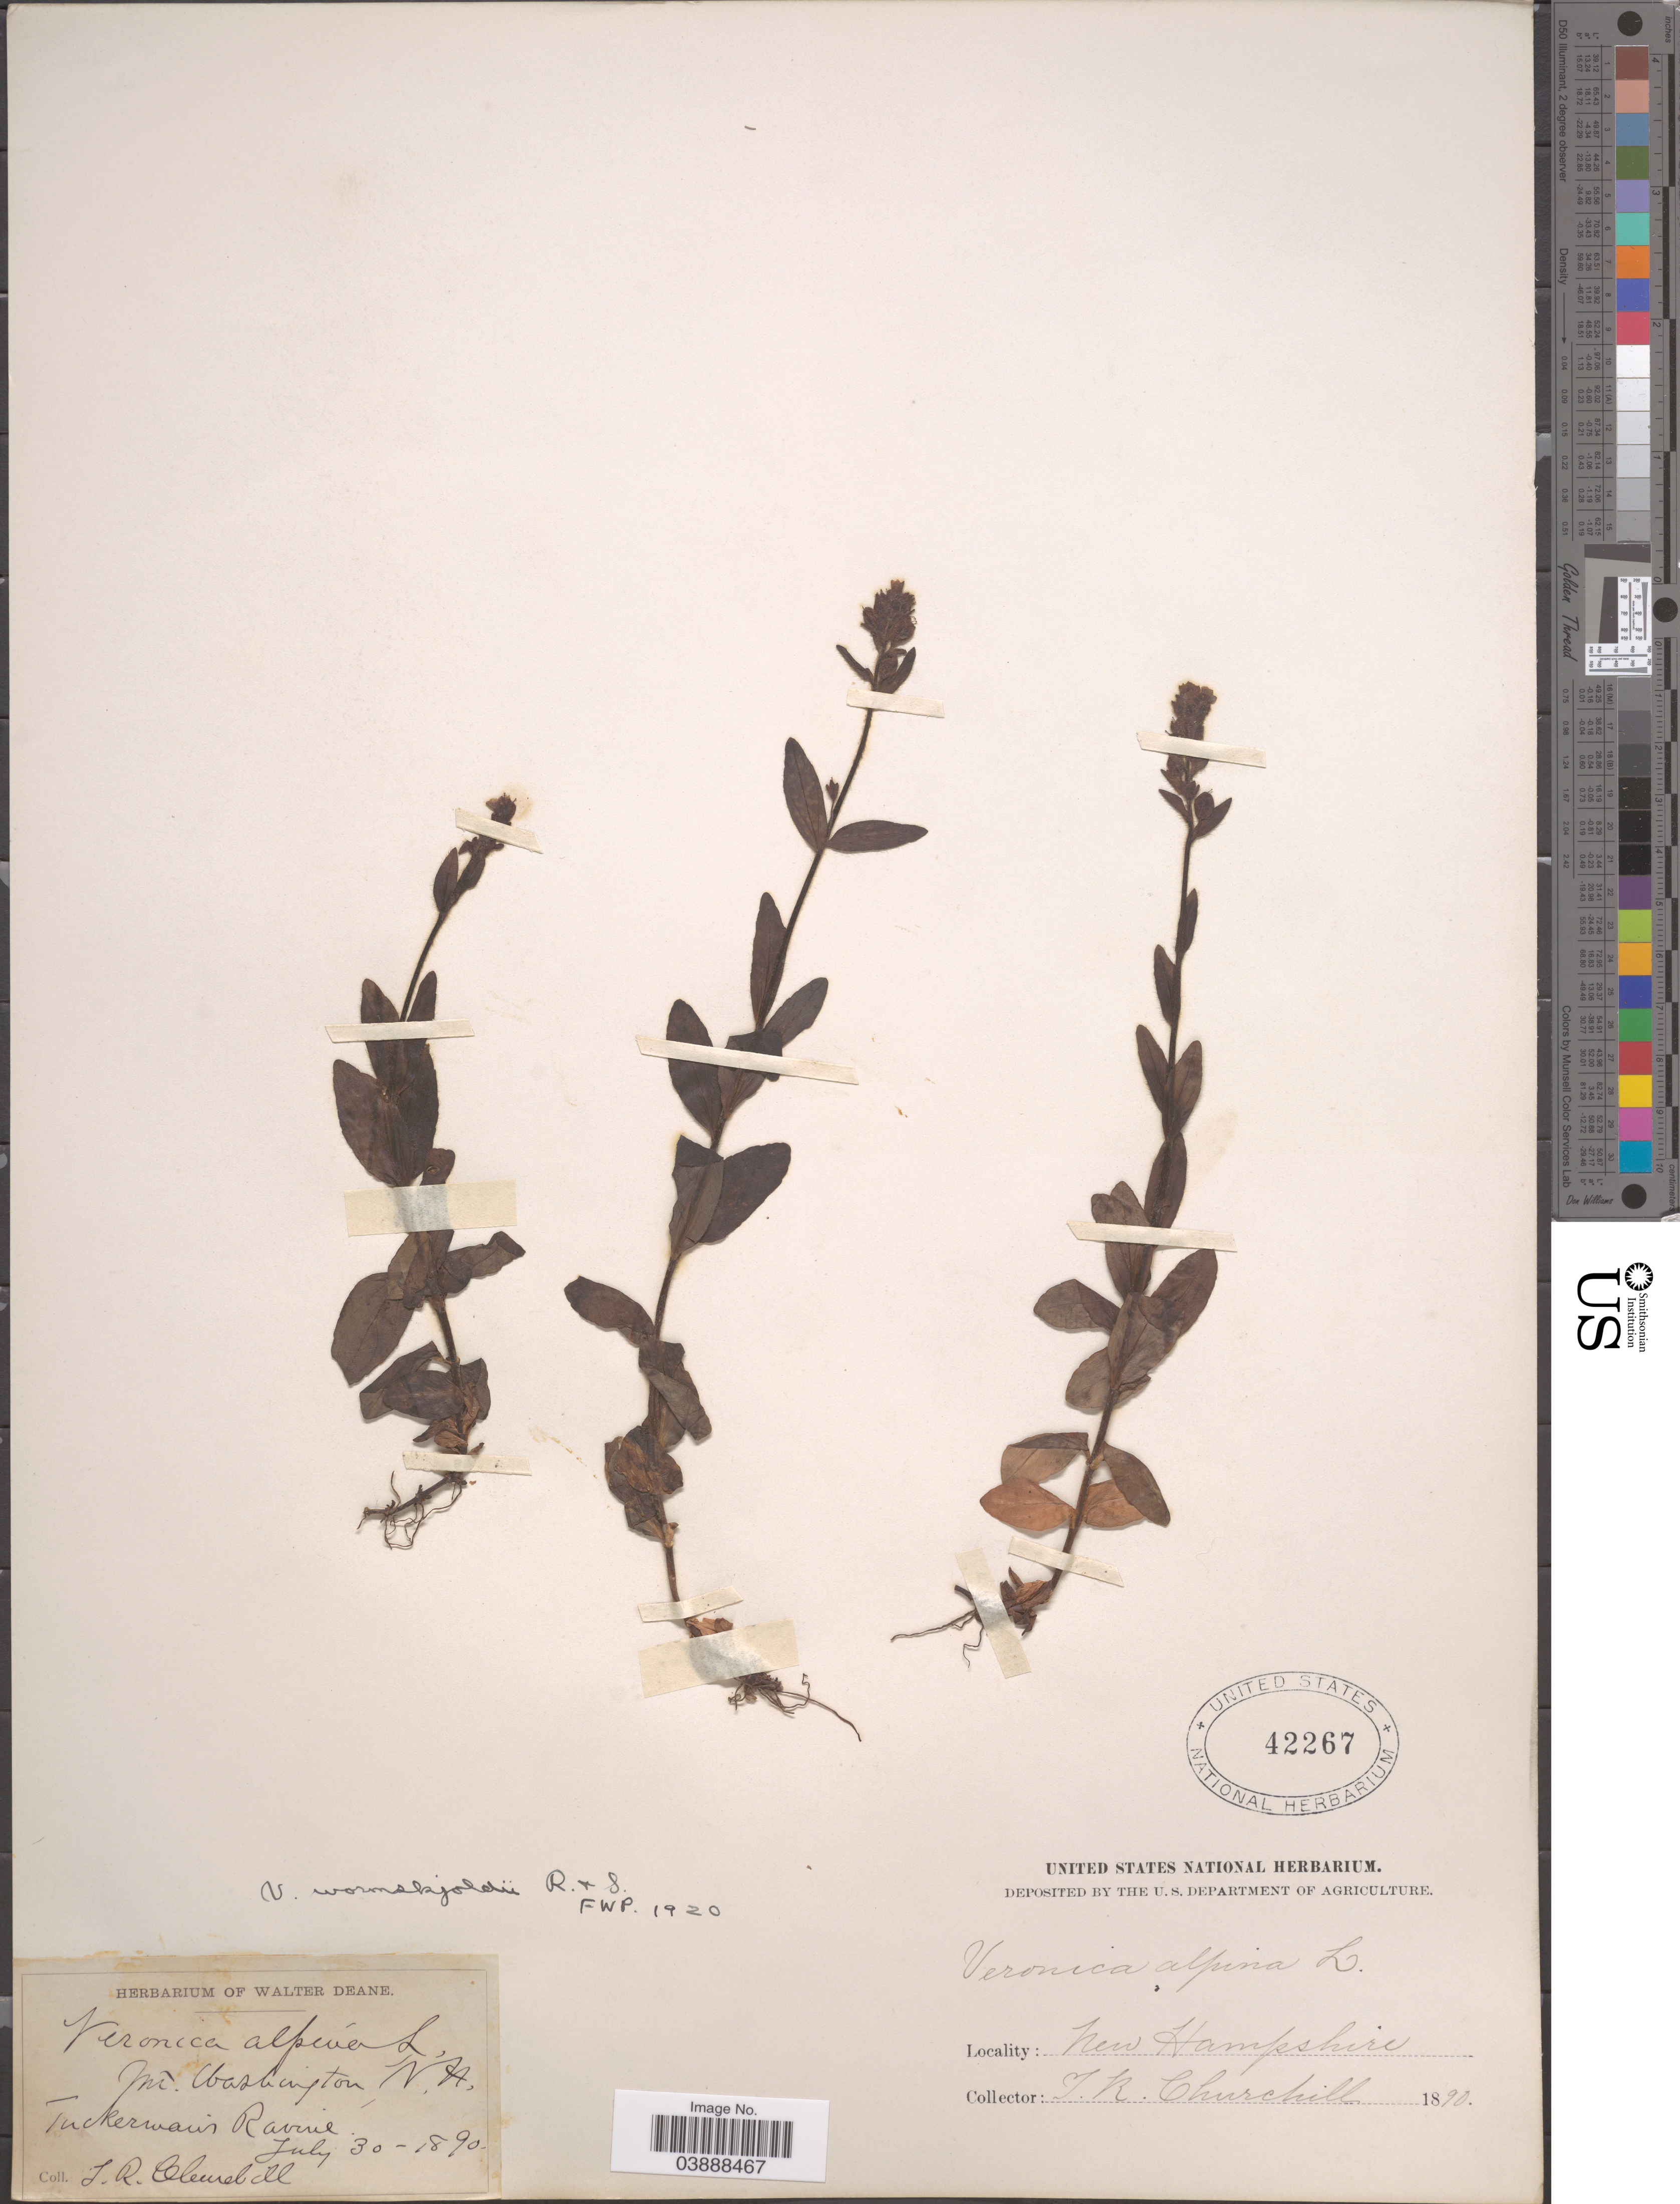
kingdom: Plantae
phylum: Tracheophyta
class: Magnoliopsida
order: Lamiales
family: Plantaginaceae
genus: Veronica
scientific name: Veronica wormskjoldii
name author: Roem. & Schult.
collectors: J. Churchill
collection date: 1890-07-30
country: United States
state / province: New Hampshire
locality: Mt. Washington. Tuckerman's Ravine.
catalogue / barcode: US 42267